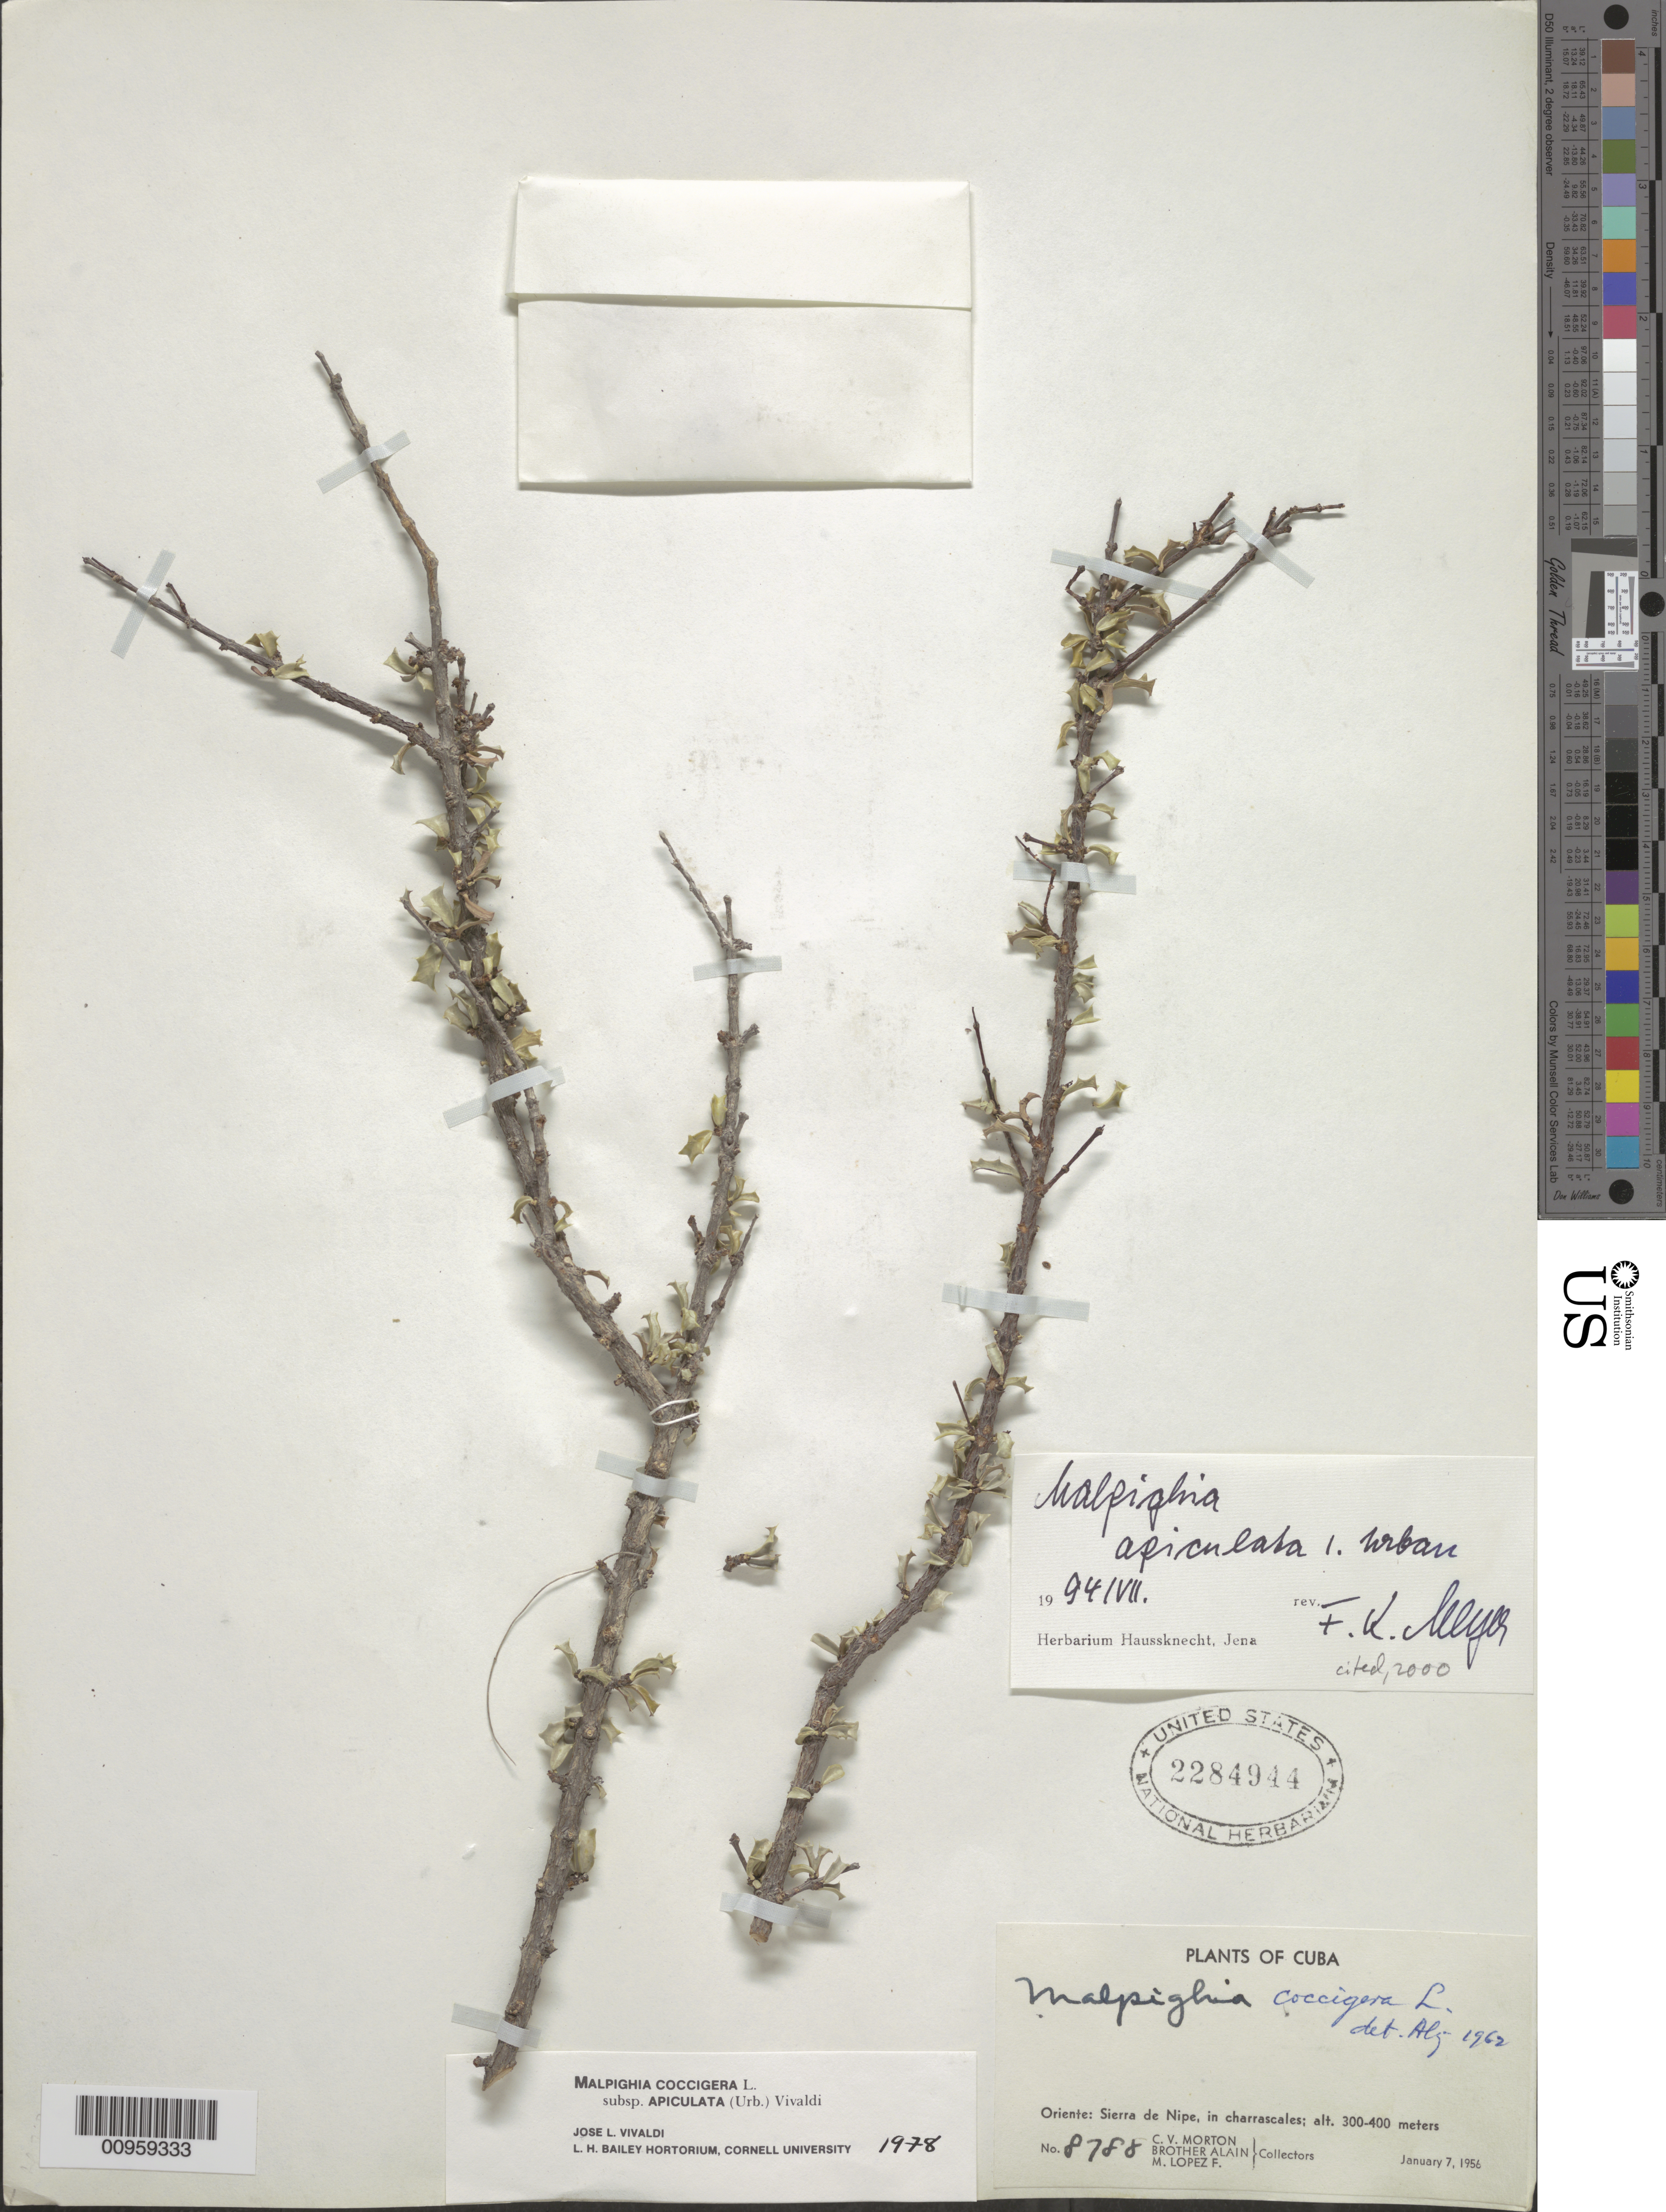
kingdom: Plantae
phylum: Tracheophyta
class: Magnoliopsida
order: Malpighiales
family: Malpighiaceae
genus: Malpighia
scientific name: Malpighia apiculata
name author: Urb.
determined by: Meyer, F. K.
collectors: C. V. Morton, A. H. Liogier & M. López Figueiras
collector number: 8788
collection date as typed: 07 Jan 1956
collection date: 1956-01-07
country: Cuba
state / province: Holguín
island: Cuba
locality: Sierra de Nipe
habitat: In charrascales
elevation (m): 300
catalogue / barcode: US 2284944